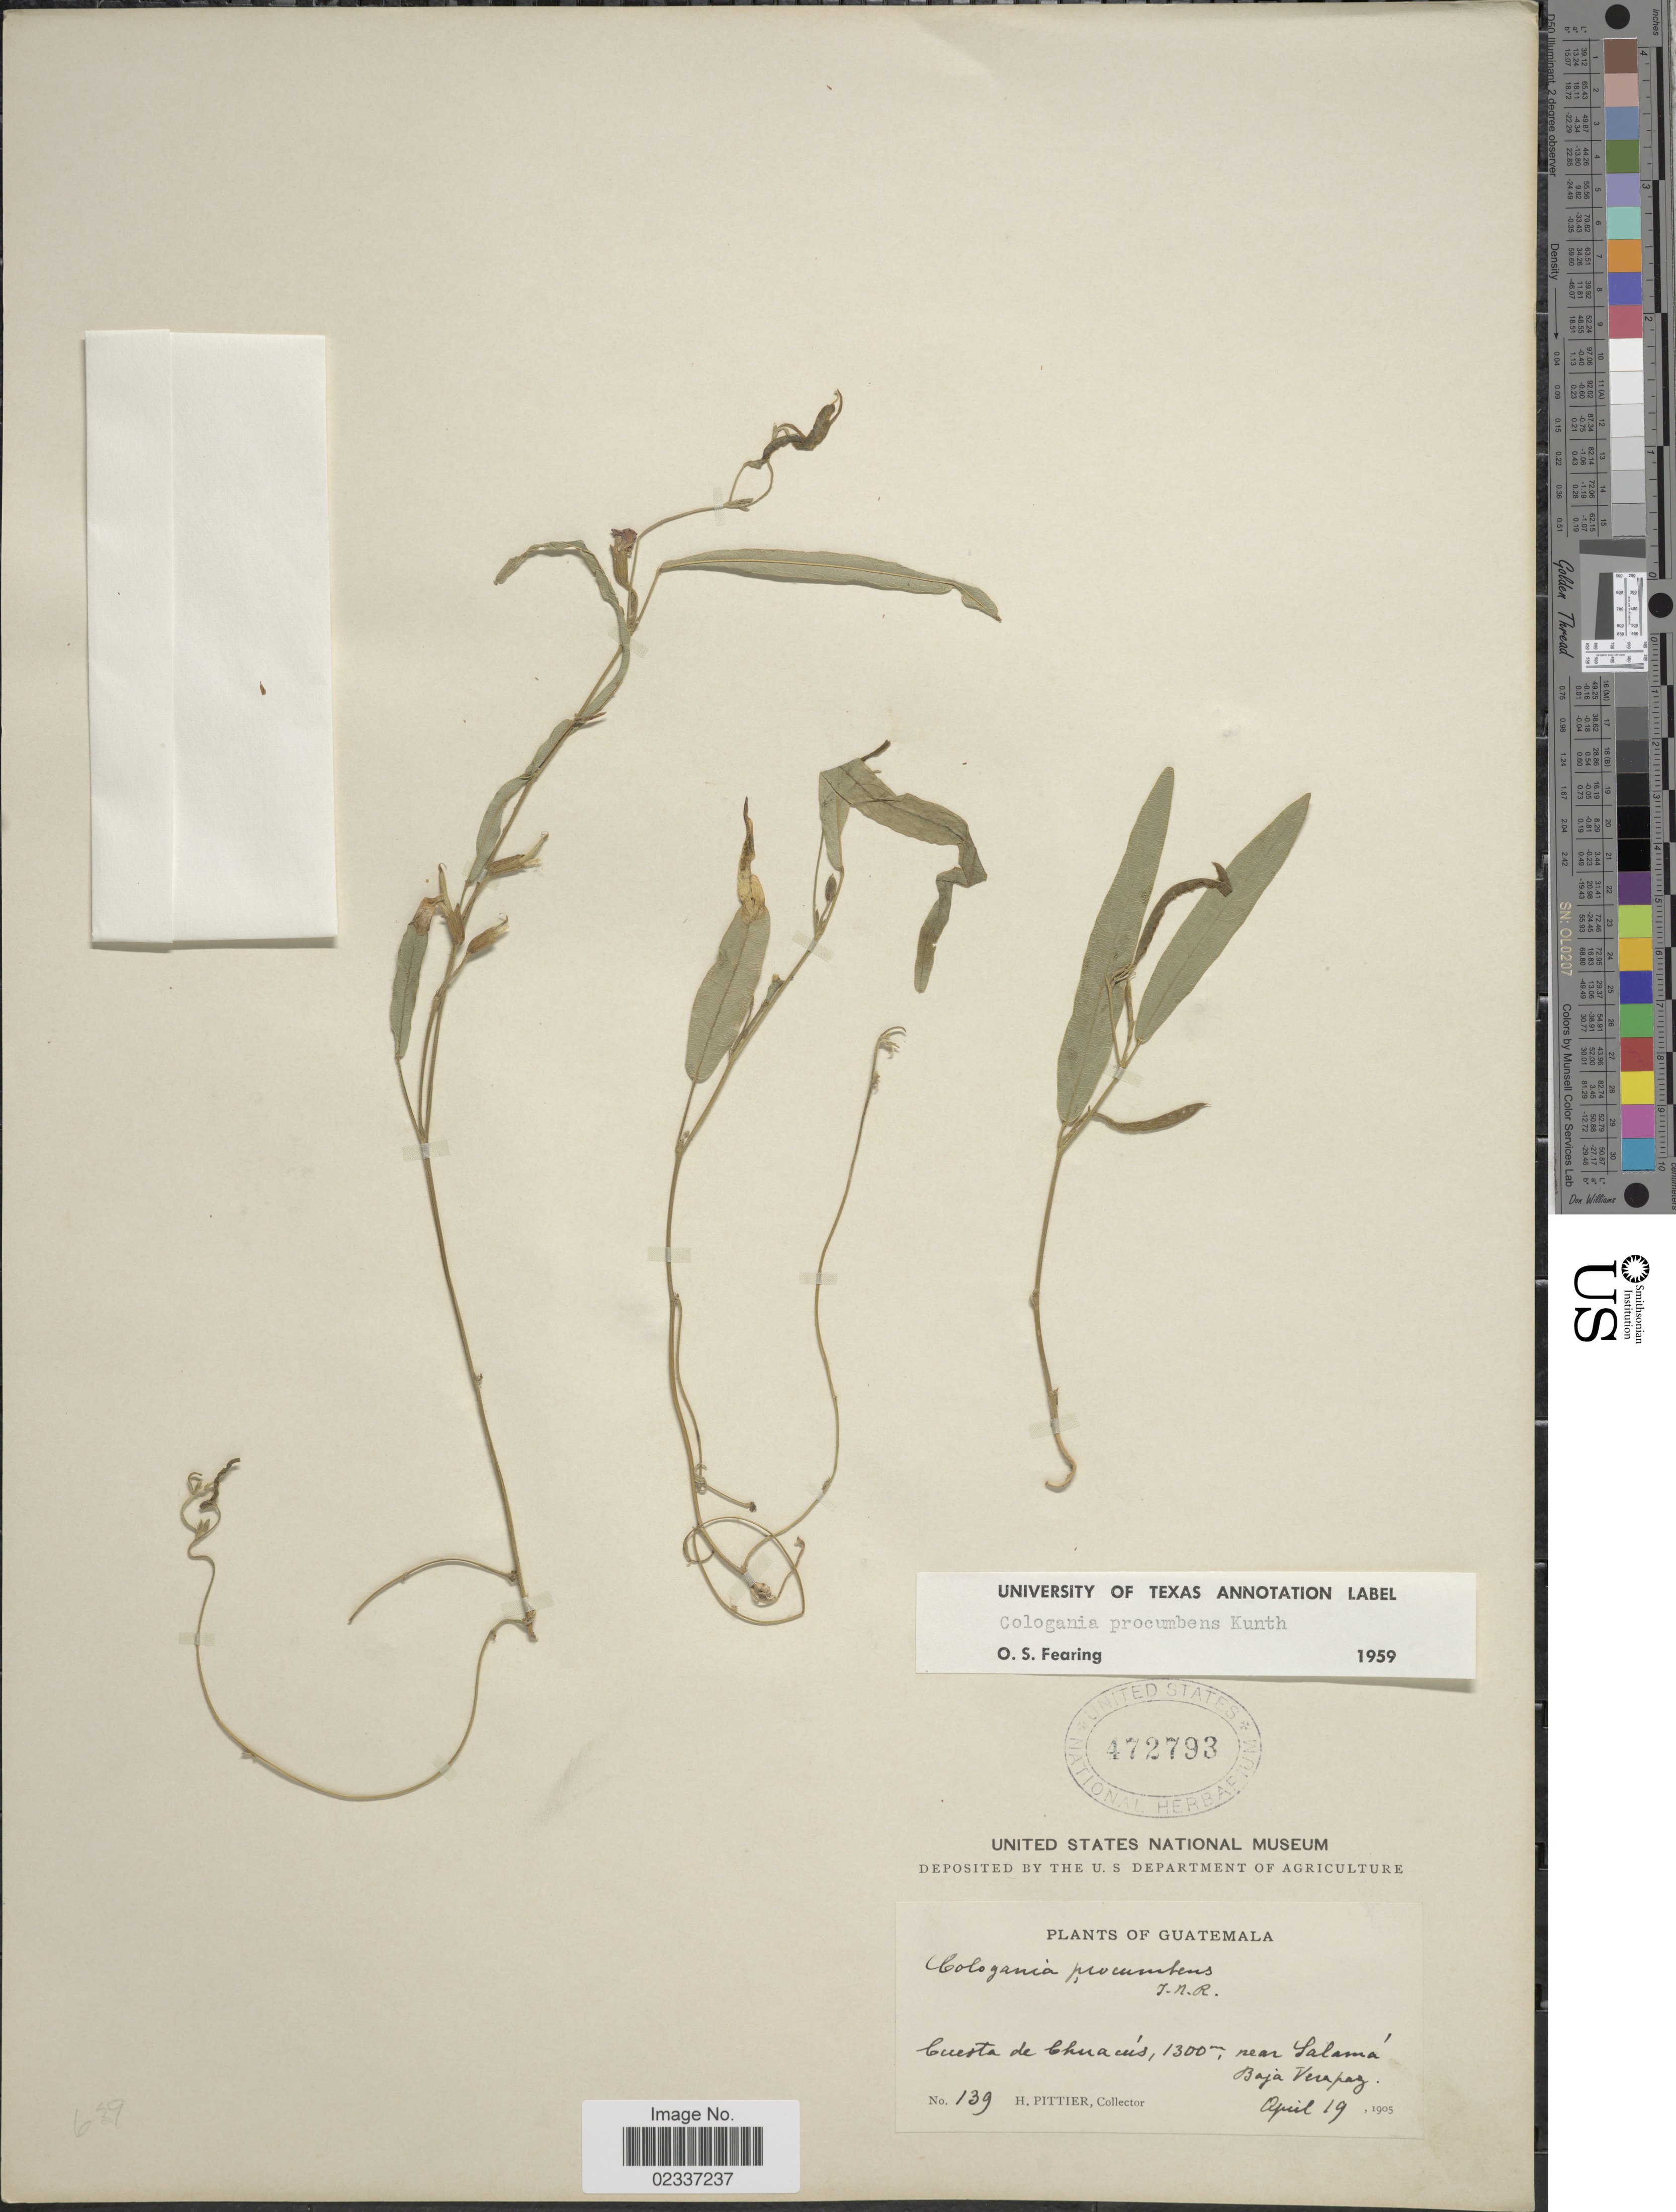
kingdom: Plantae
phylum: Tracheophyta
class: Magnoliopsida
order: Fabales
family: Fabaceae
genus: Cologania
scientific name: Cologania procumbens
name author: Kunth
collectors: H. F. Pittier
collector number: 139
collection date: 1905-04-19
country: Guatemala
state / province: Baja Verapaz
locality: Cuesta de Chucús, near Salamá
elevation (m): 1300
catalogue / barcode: US 472793